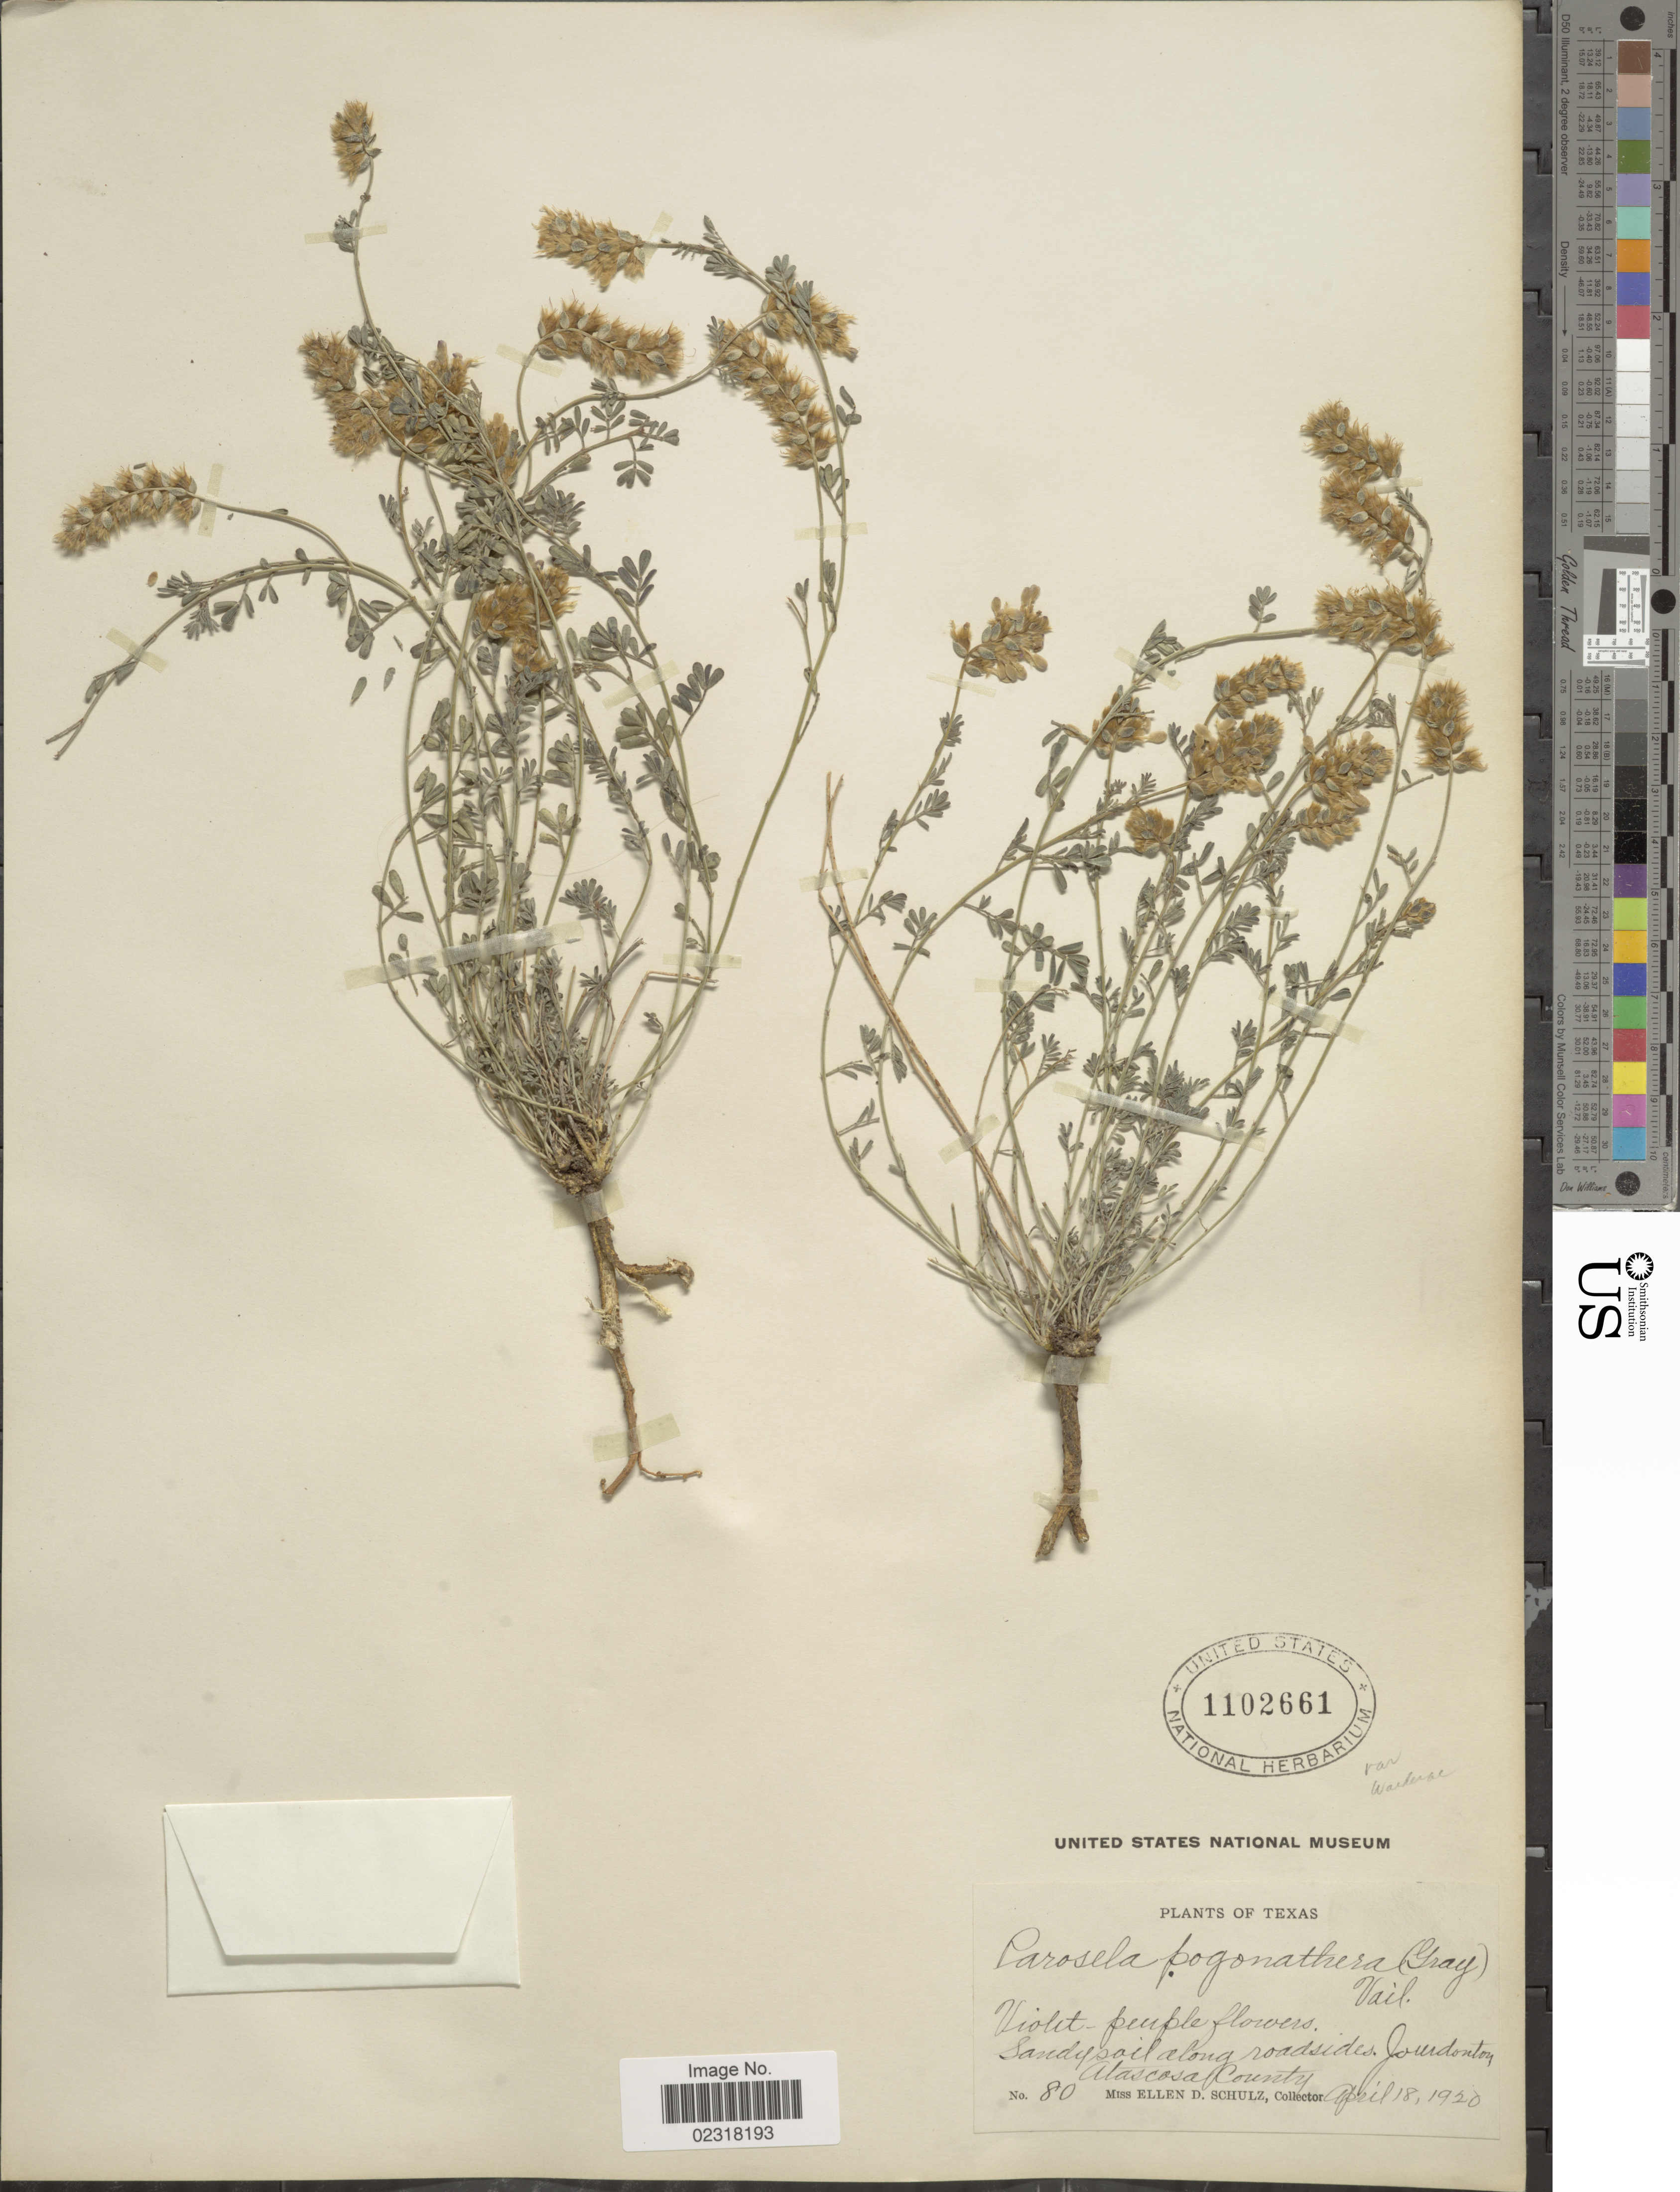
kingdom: Plantae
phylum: Tracheophyta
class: Magnoliopsida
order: Fabales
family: Fabaceae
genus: Dalea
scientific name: Dalea pogonathera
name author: A. Gray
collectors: E. D. Schulz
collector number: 80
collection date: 1920-04-18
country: United States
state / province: Texas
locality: Sandy soil along roadsides, Jourdonton, Atascosa County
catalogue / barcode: US 1102661